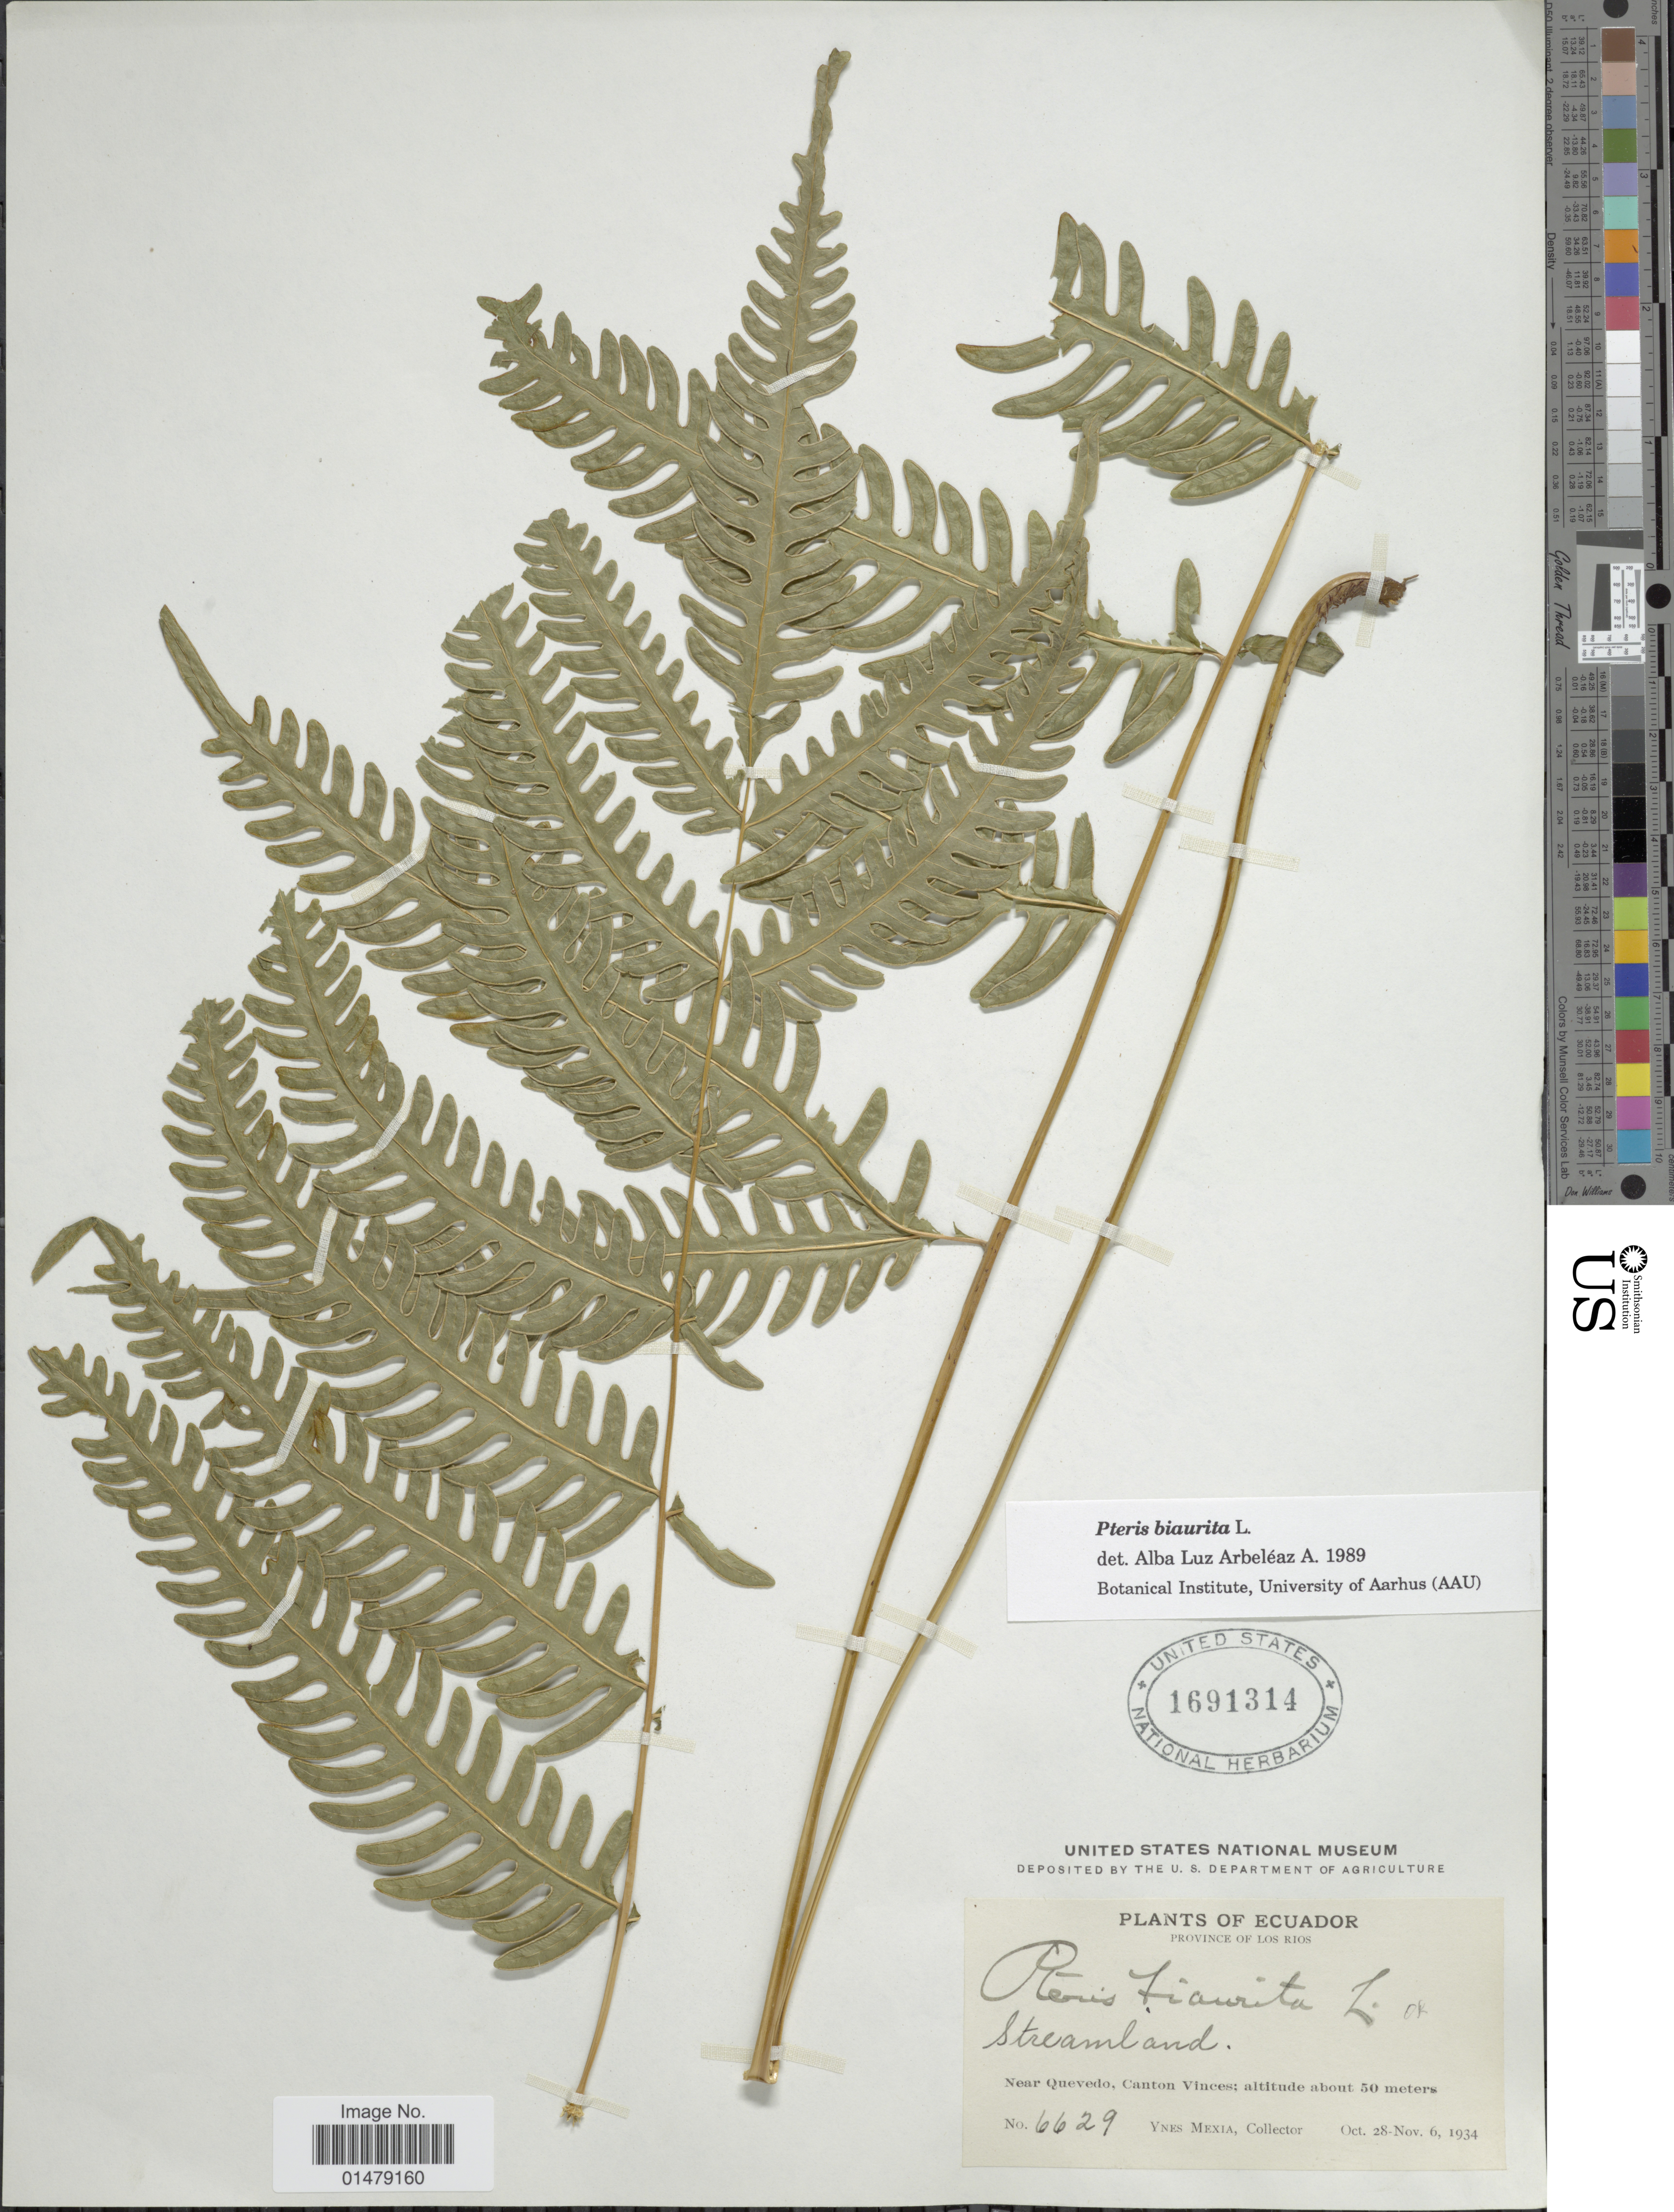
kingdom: Plantae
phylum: Tracheophyta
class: Polypodiopsida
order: Polypodiales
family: Pteridaceae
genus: Pteris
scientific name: Pteris biaurita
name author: L.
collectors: Y. Mexia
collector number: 6629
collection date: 1934-10-28/1934-11-06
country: Ecuador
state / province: Los Ríos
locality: Province of Los Rios, Near Quevedo, Canton Vinces.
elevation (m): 50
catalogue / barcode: US 1691314